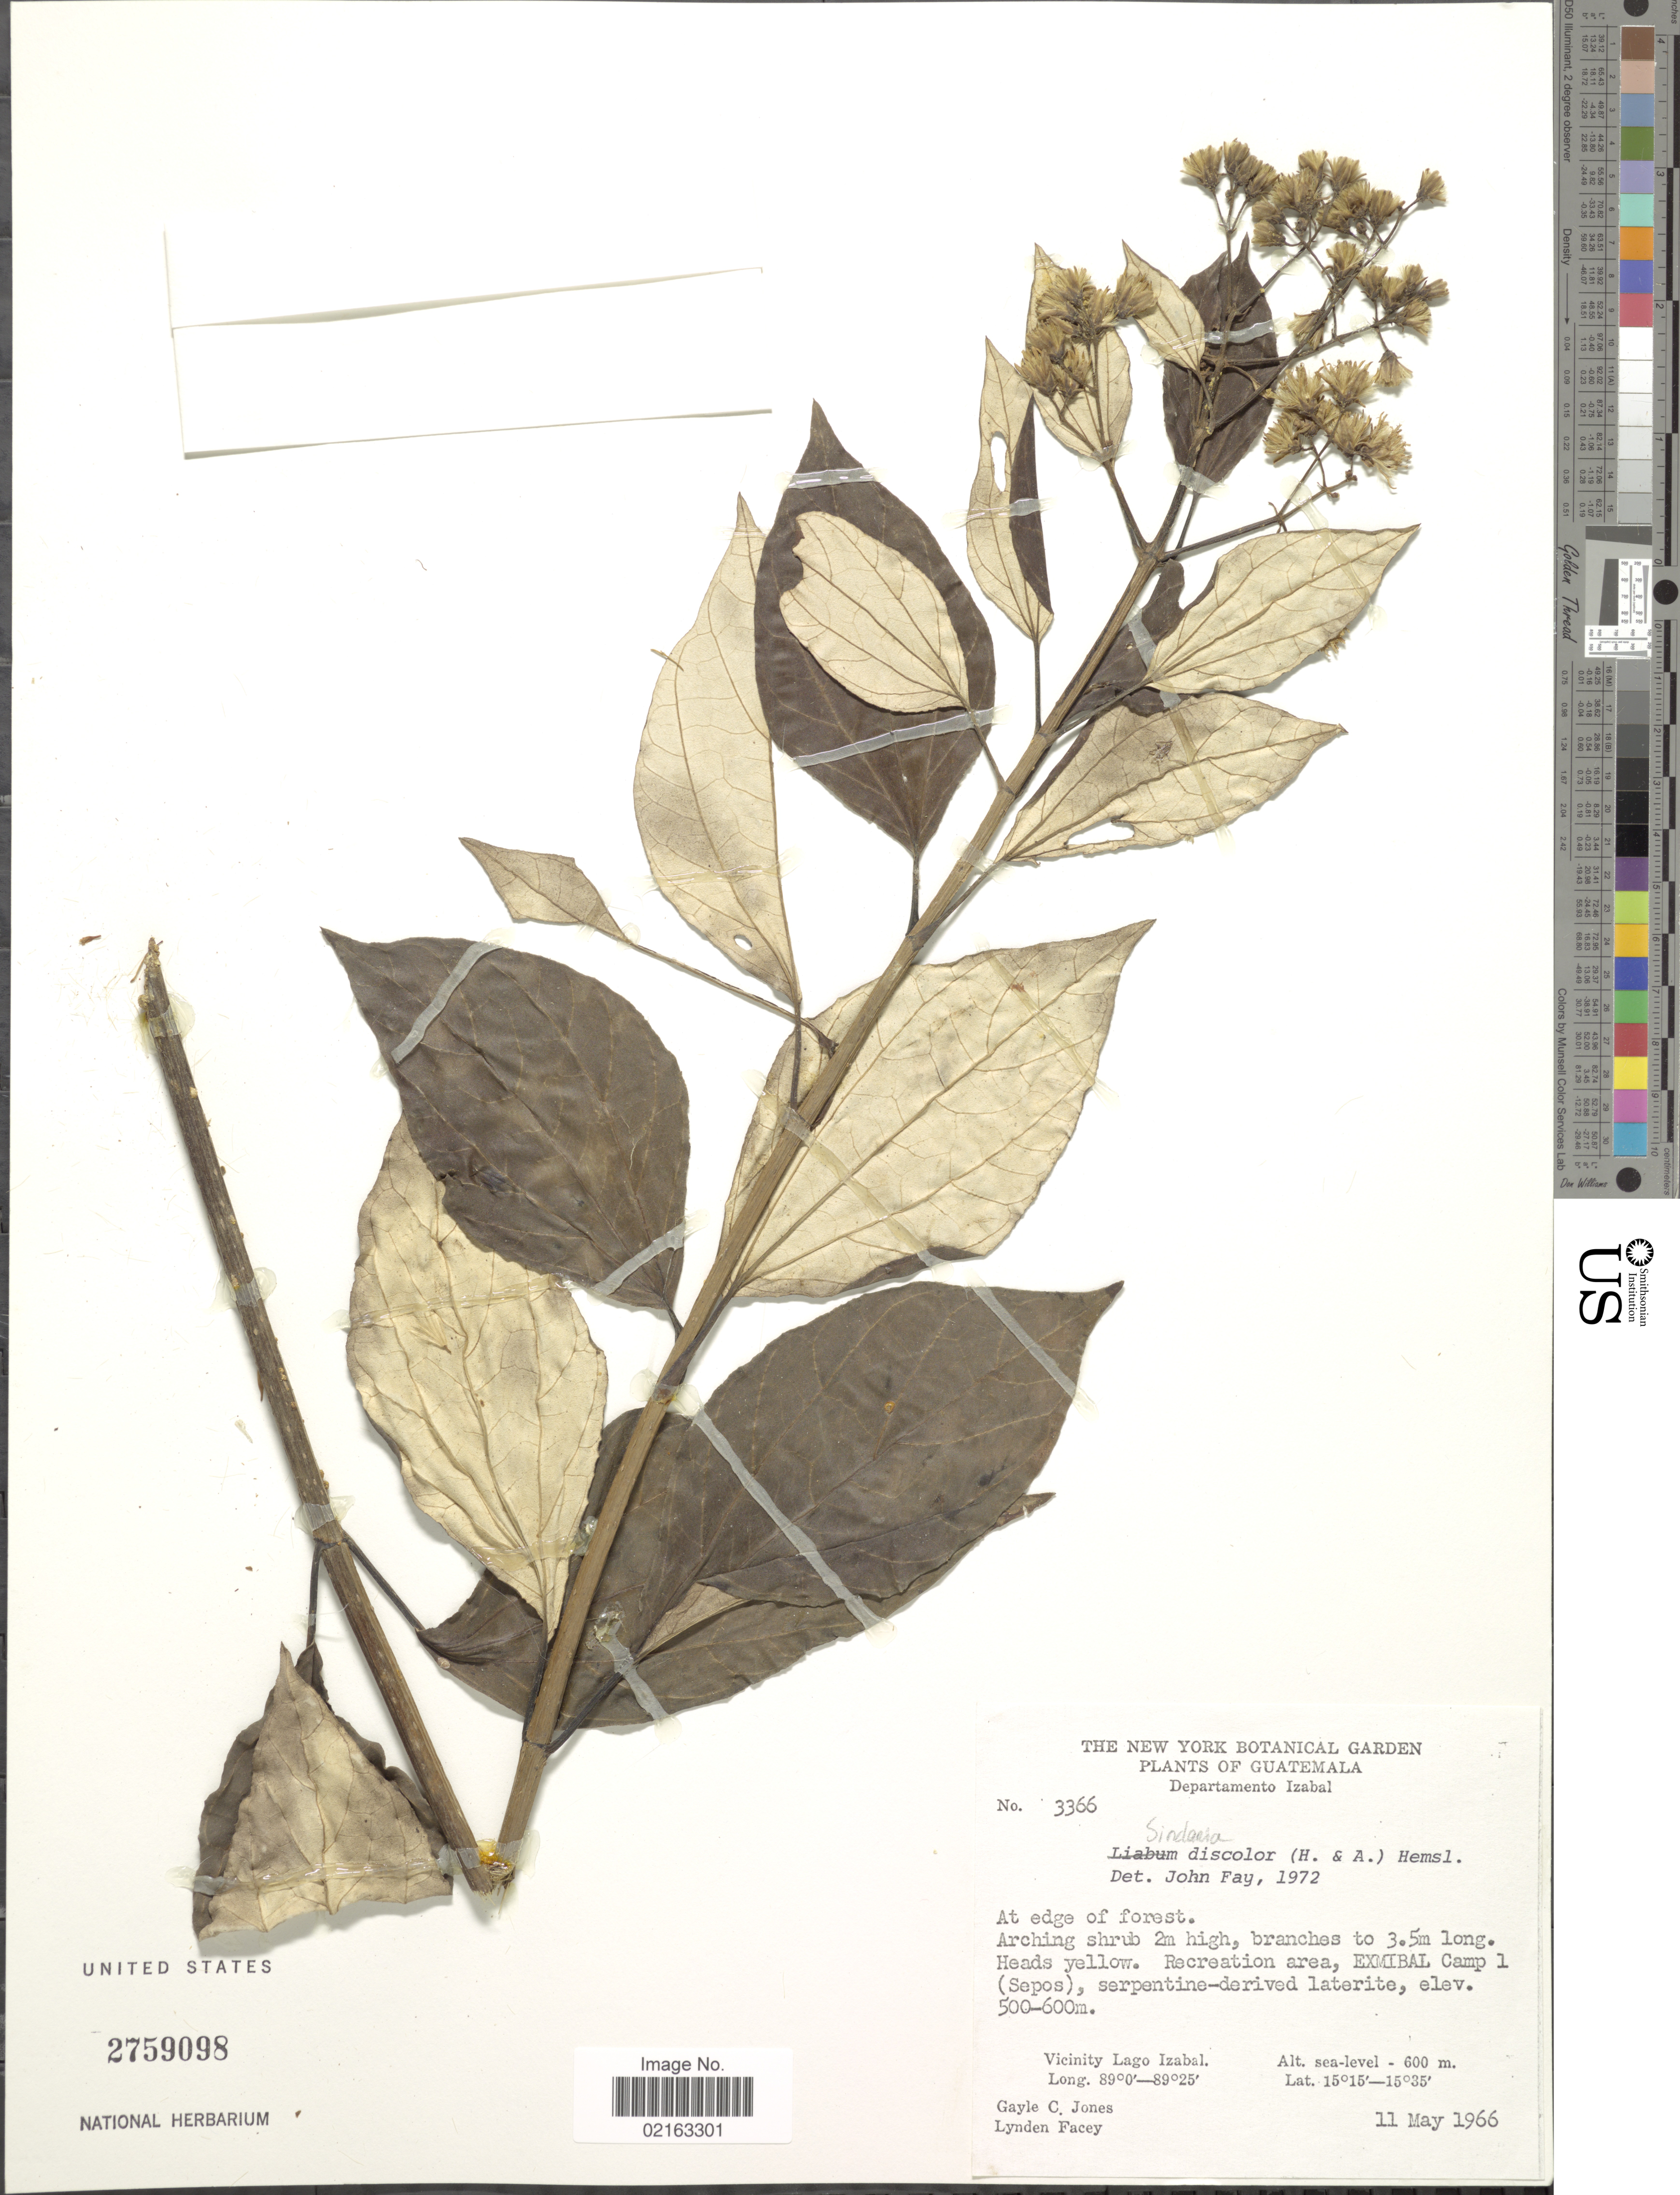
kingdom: Plantae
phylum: Tracheophyta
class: Magnoliopsida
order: Asterales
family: Asteraceae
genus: Sinclairia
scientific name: Sinclairia discolor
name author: Hook. & Arn.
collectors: G. C. Jones & L. Facey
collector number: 3366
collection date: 1966-05-11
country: Guatemala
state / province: Izabal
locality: Department Izabal. At edge of forest. Recreation area, Exmibal Camp 1 (Sepos). Vicinity Lago Izabal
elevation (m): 600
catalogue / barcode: US 2759098